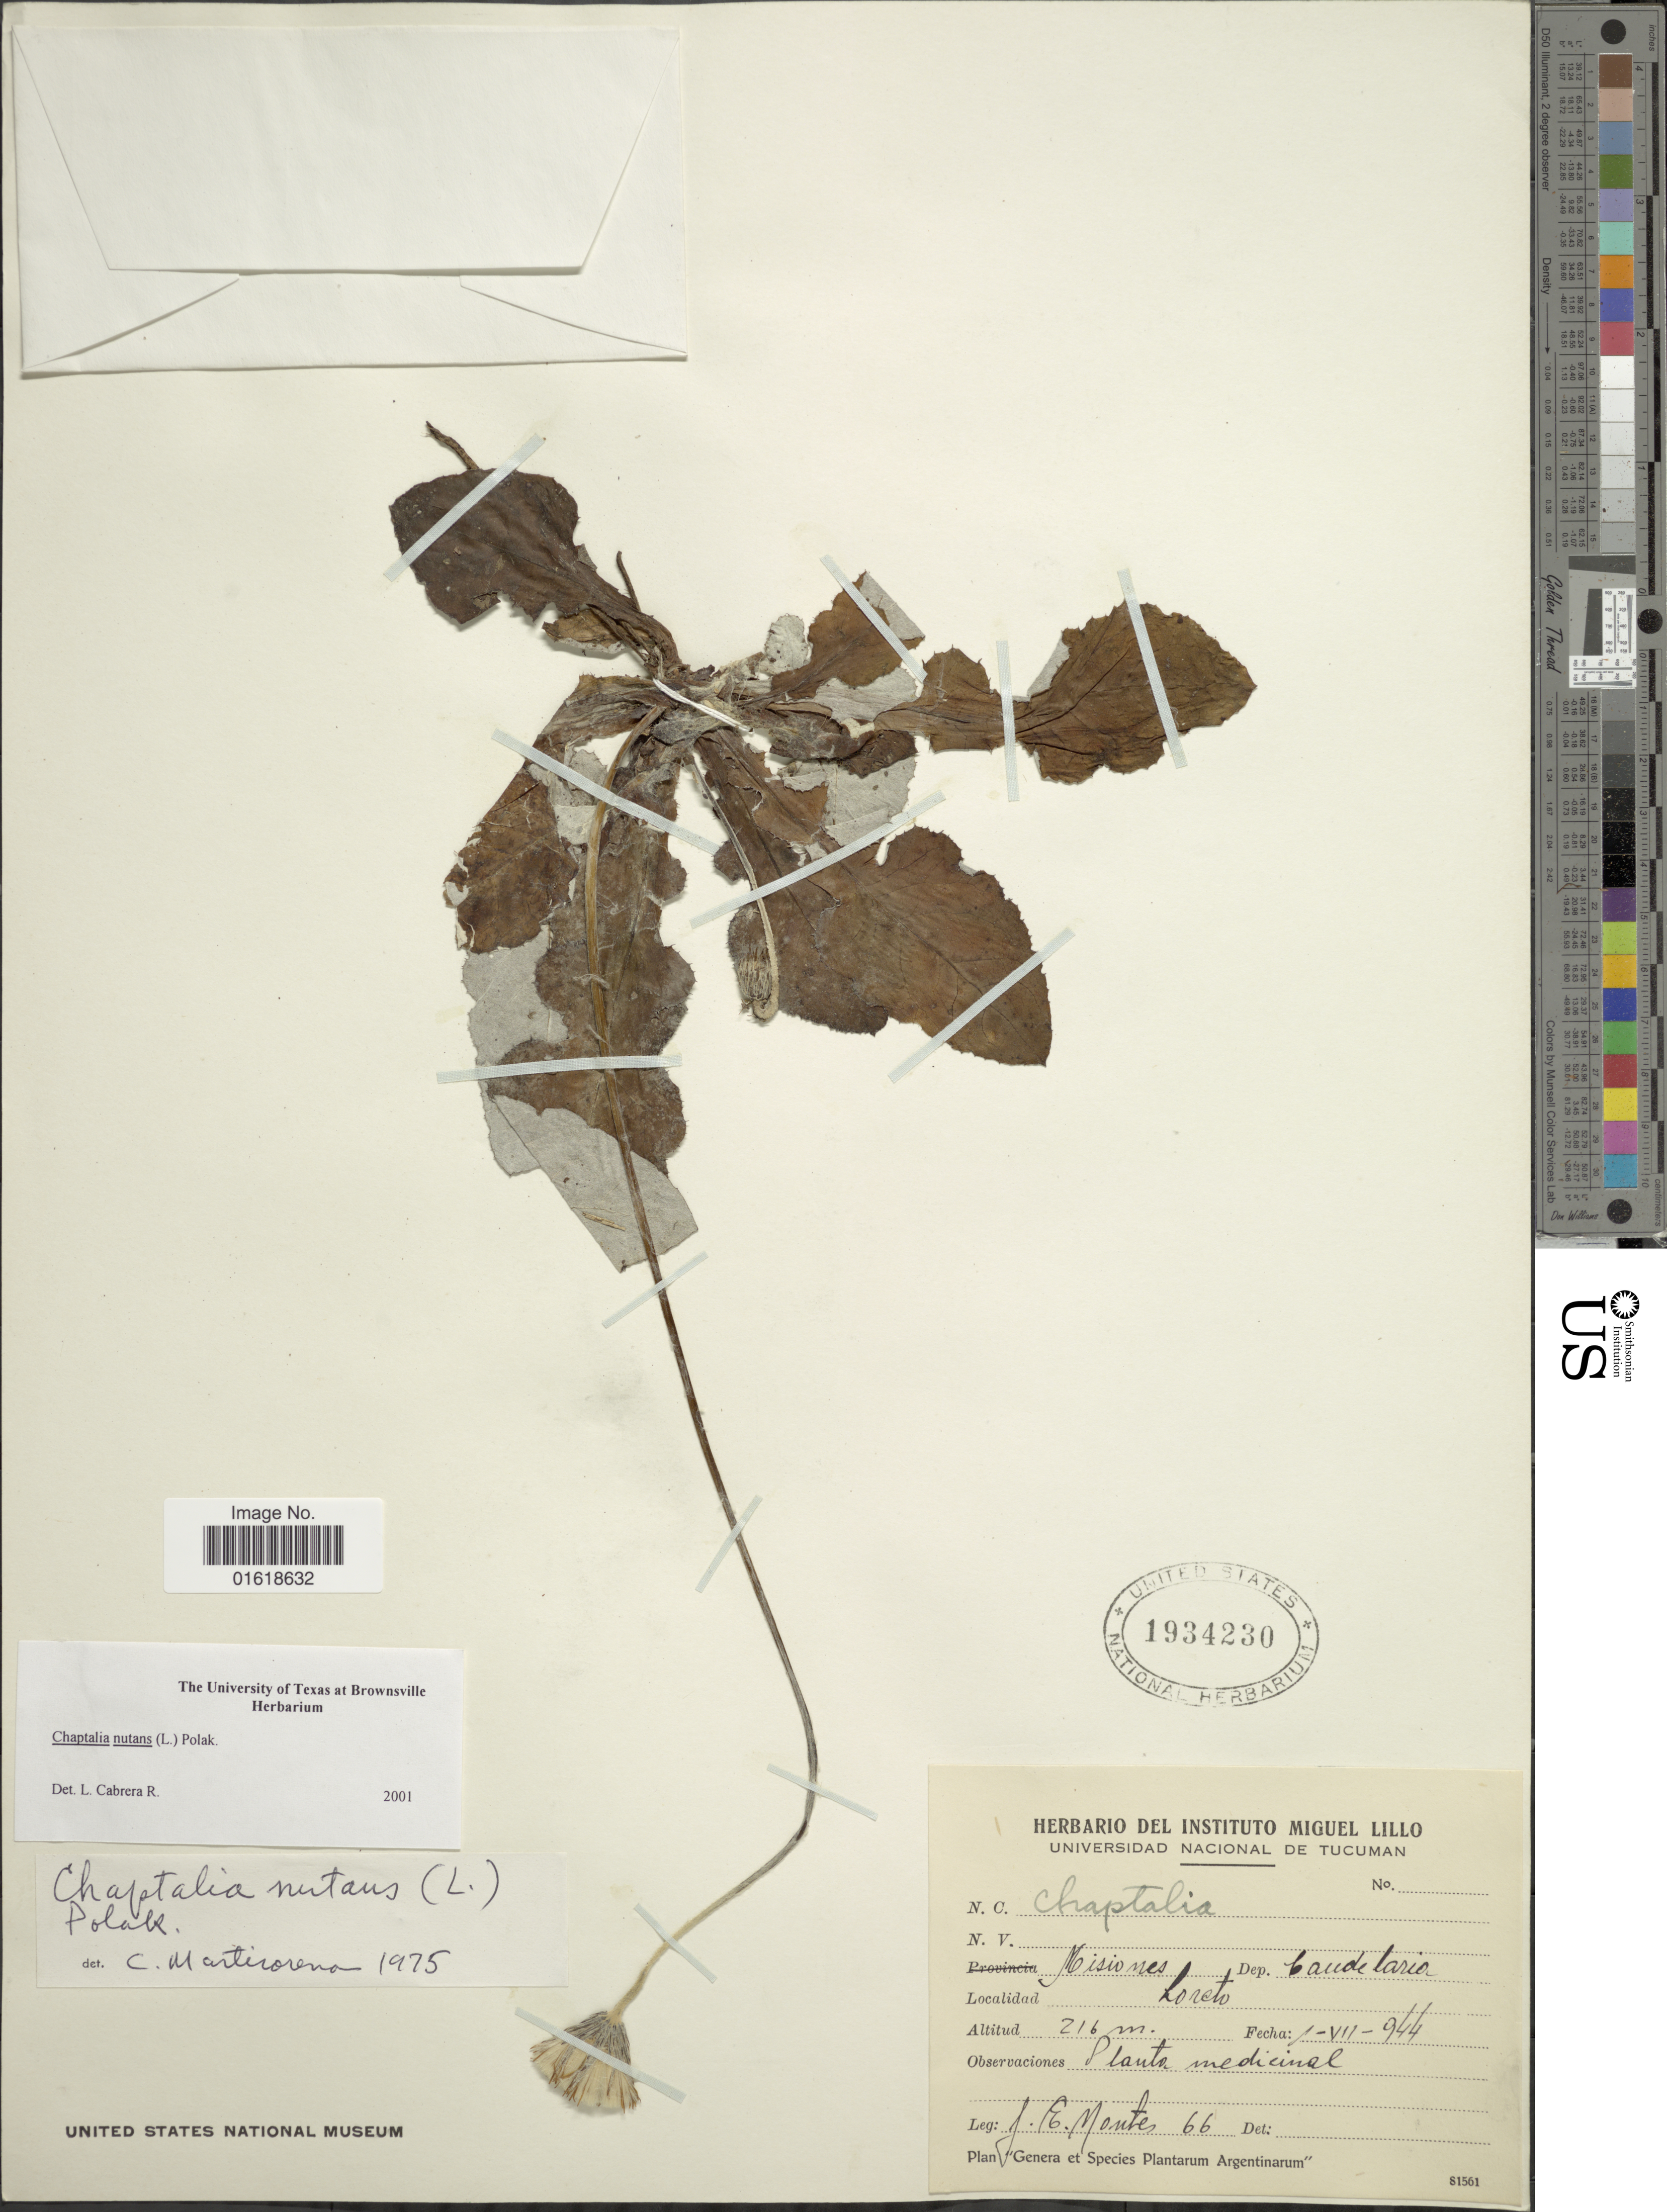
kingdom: Plantae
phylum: Tracheophyta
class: Magnoliopsida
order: Asterales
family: Asteraceae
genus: Chaptalia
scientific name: Chaptalia nutans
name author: (L.) Pol.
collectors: J. E. Montes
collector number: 66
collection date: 1944-07-01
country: Argentina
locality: Misiones. Dep. Candelaria. Loreto.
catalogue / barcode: US 1934230